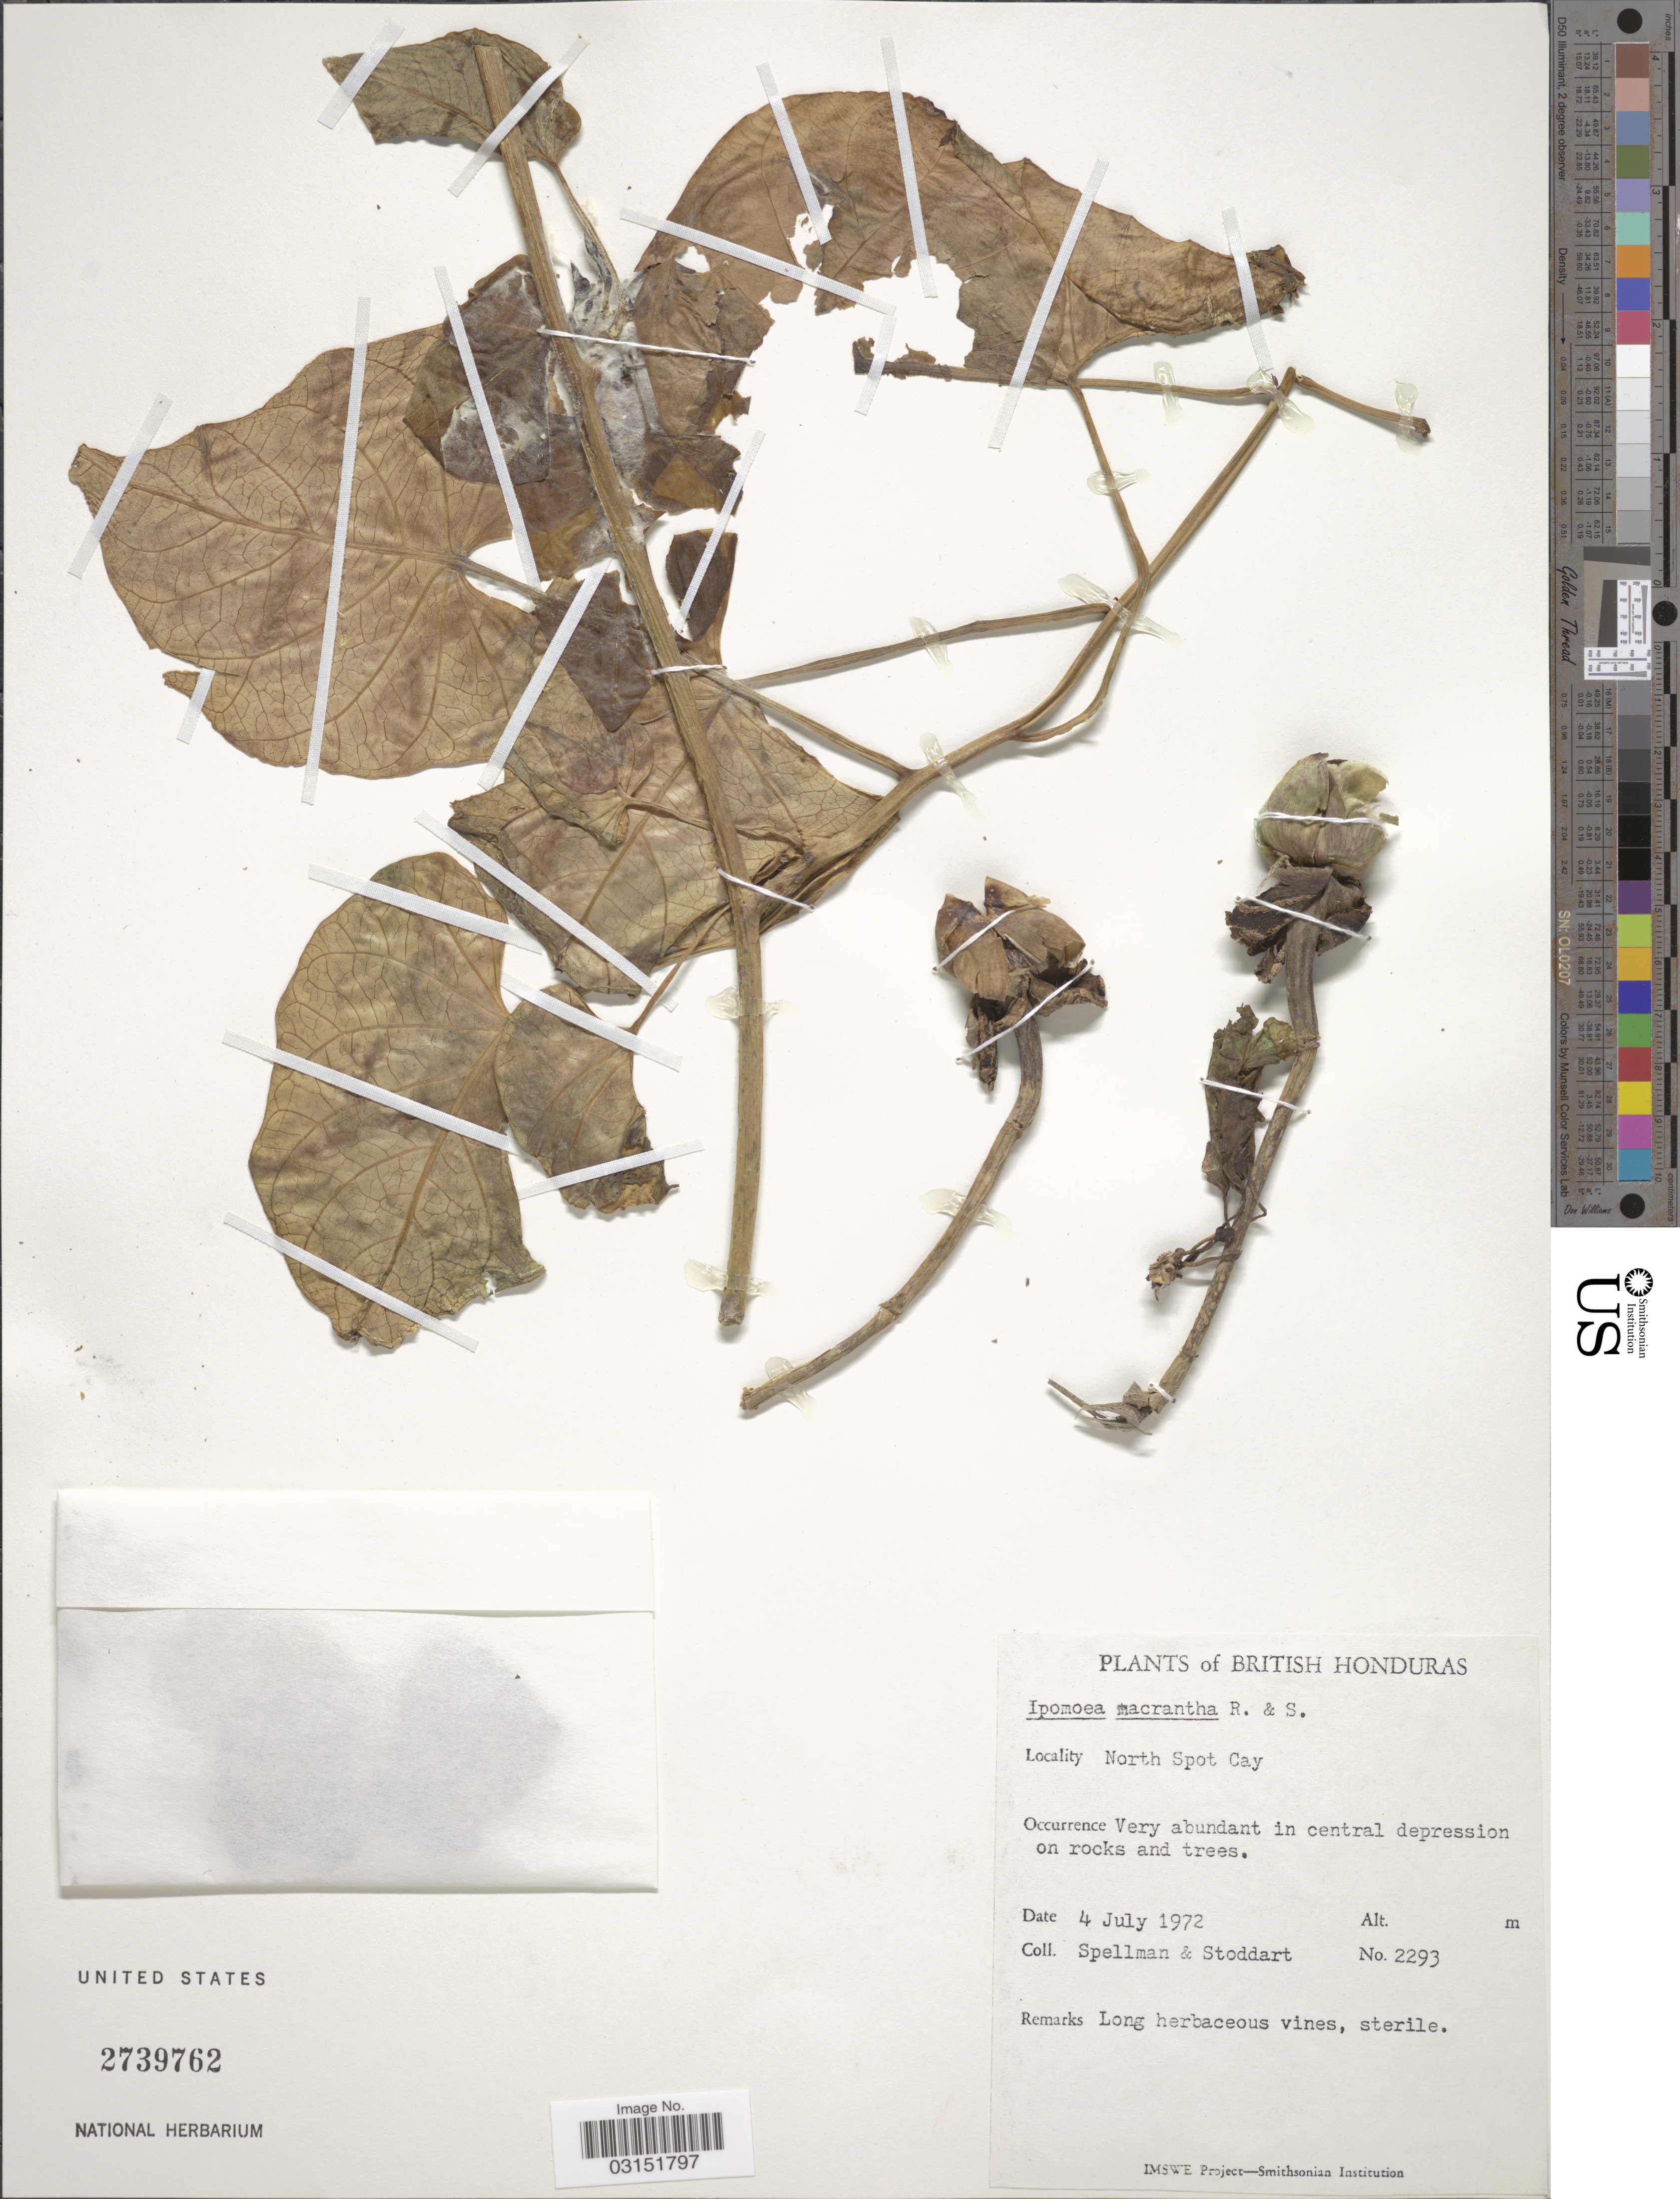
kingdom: Plantae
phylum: Tracheophyta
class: Magnoliopsida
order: Solanales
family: Convolvulaceae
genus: Ipomoea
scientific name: Ipomoea violacea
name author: L.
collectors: Spellman, -- & -. Stoddart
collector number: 2293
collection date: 1972-07-04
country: Belize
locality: British Honduras. North Spot Cay.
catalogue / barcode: US 2739762